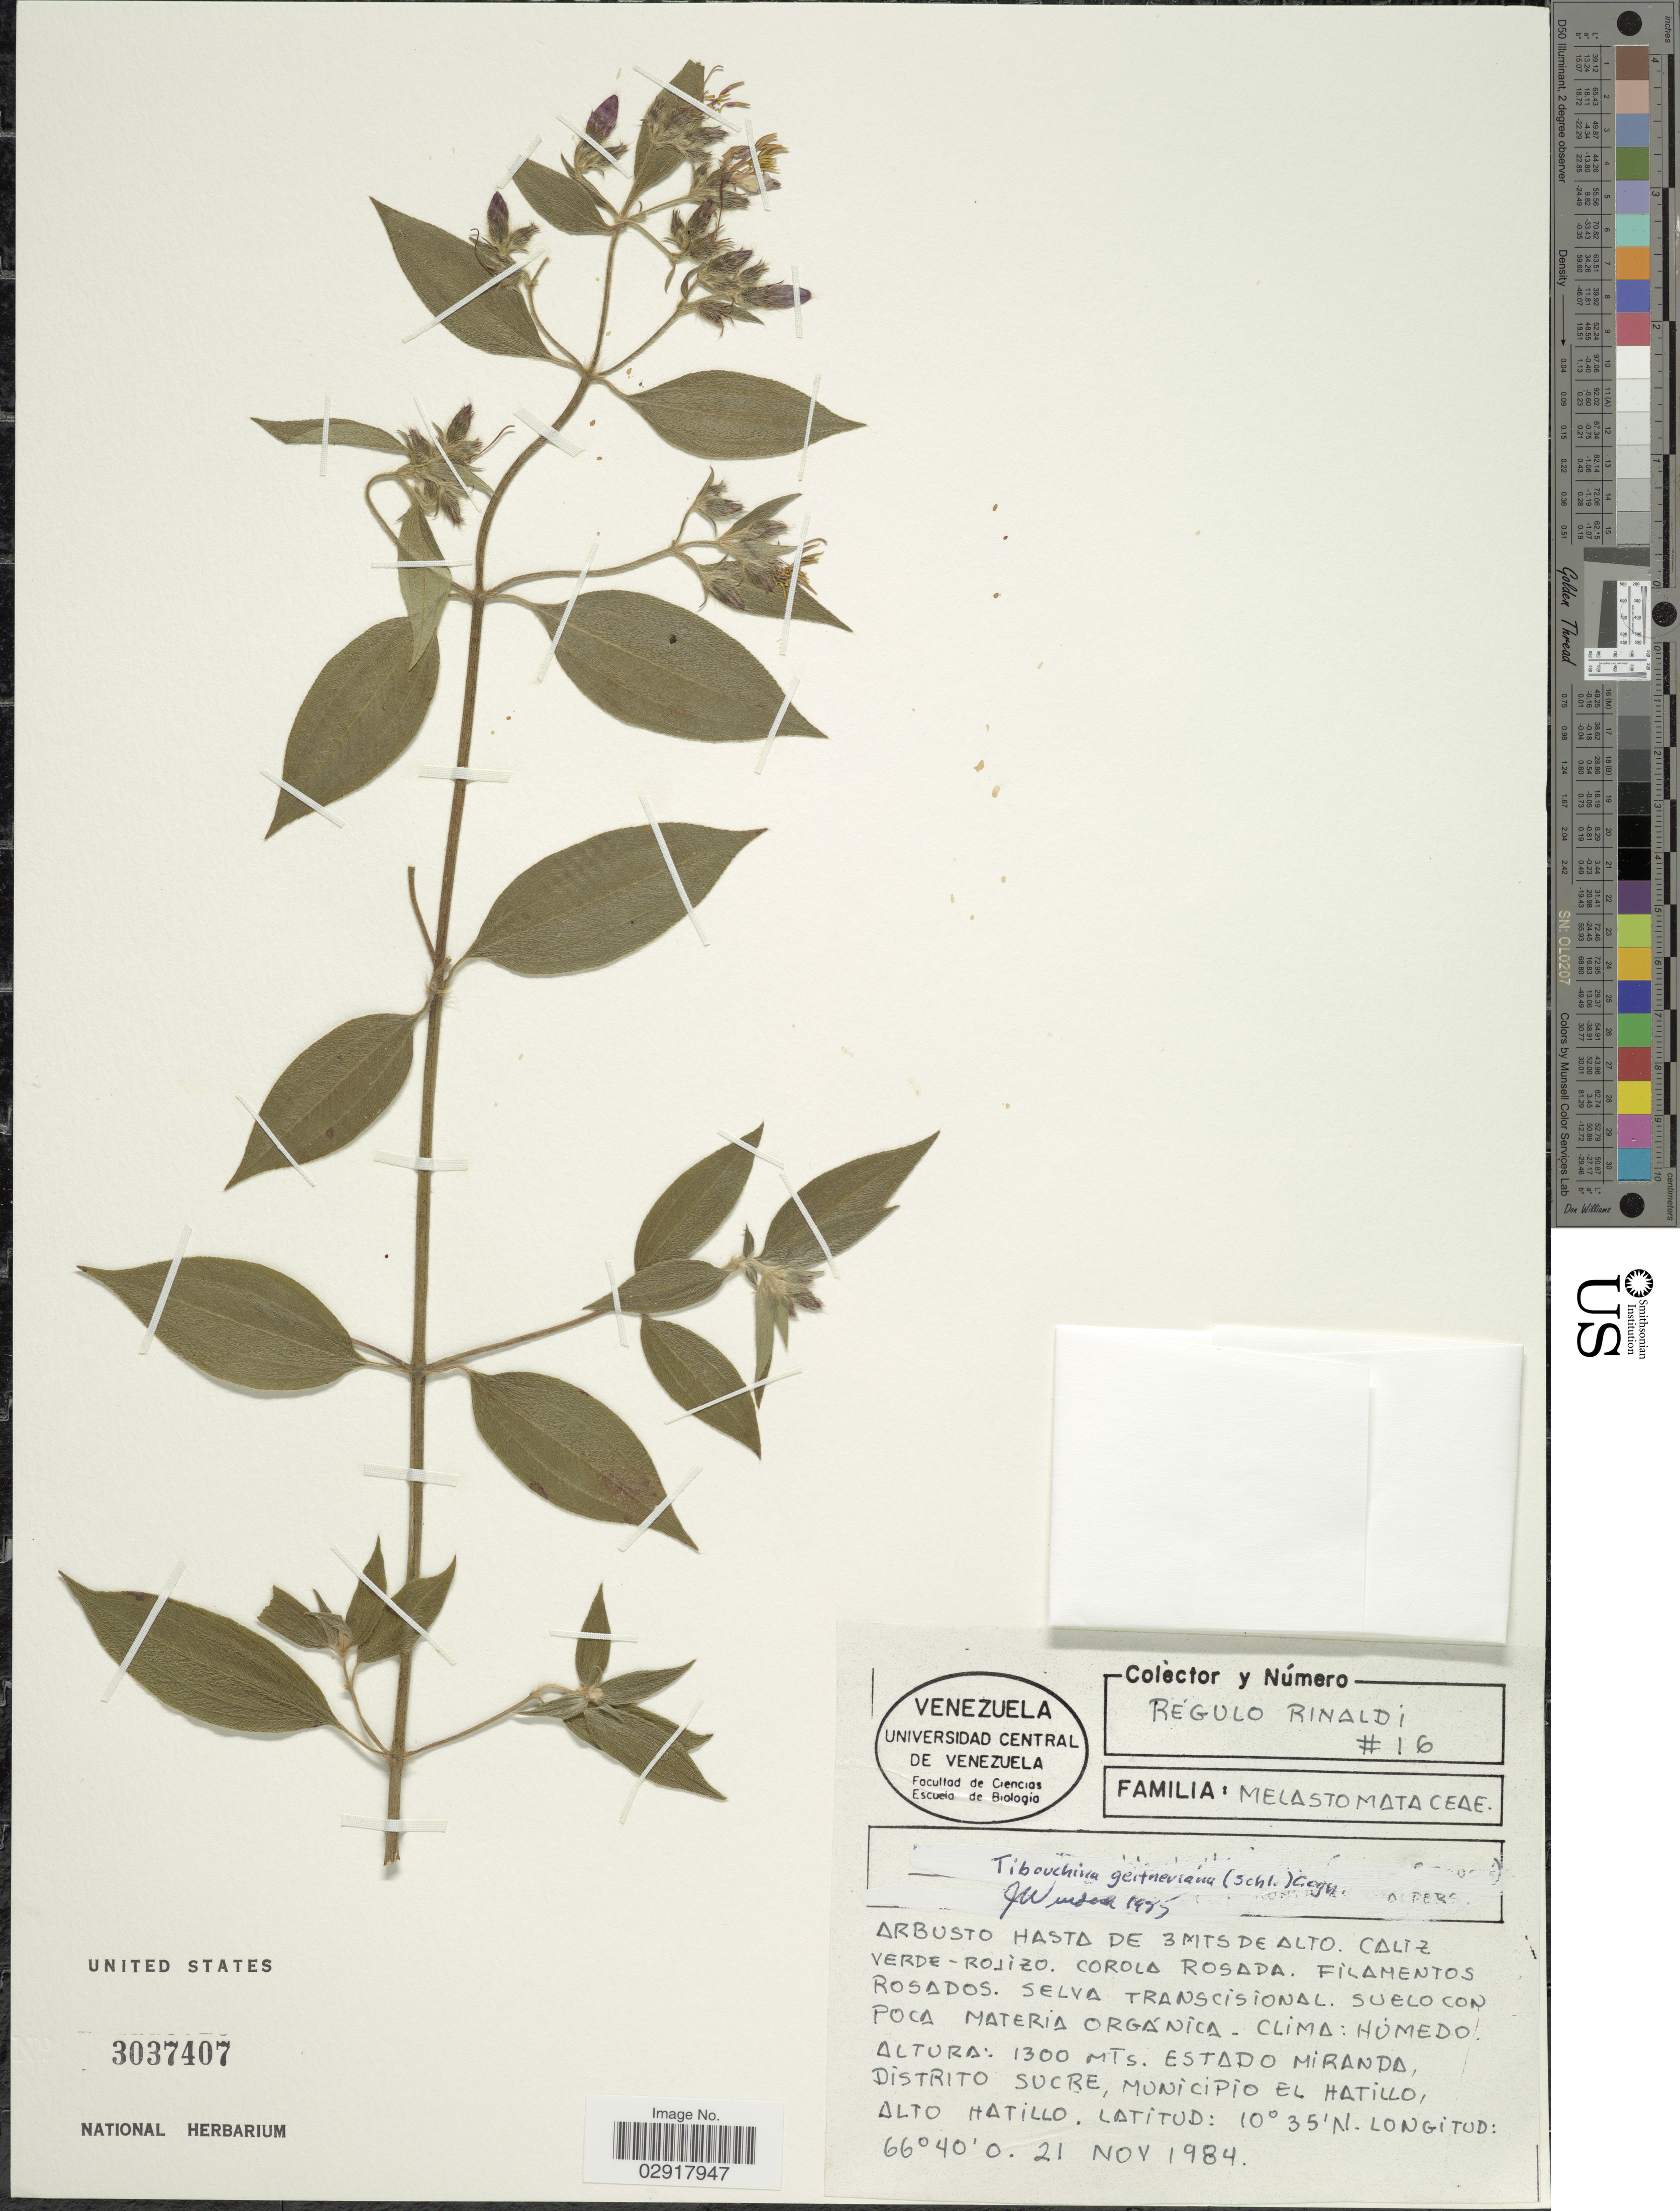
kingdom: Plantae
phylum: Tracheophyta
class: Magnoliopsida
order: Myrtales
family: Melastomataceae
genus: Chaetogastra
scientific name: Chaetogastra geitneriana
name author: Schltdl.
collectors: R. Rinaldi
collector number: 16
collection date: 1984-11-21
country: Venezuela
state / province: Miranda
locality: Distrito Sucre, Municipio el Hatillo.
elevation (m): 1300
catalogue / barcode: US 3037407